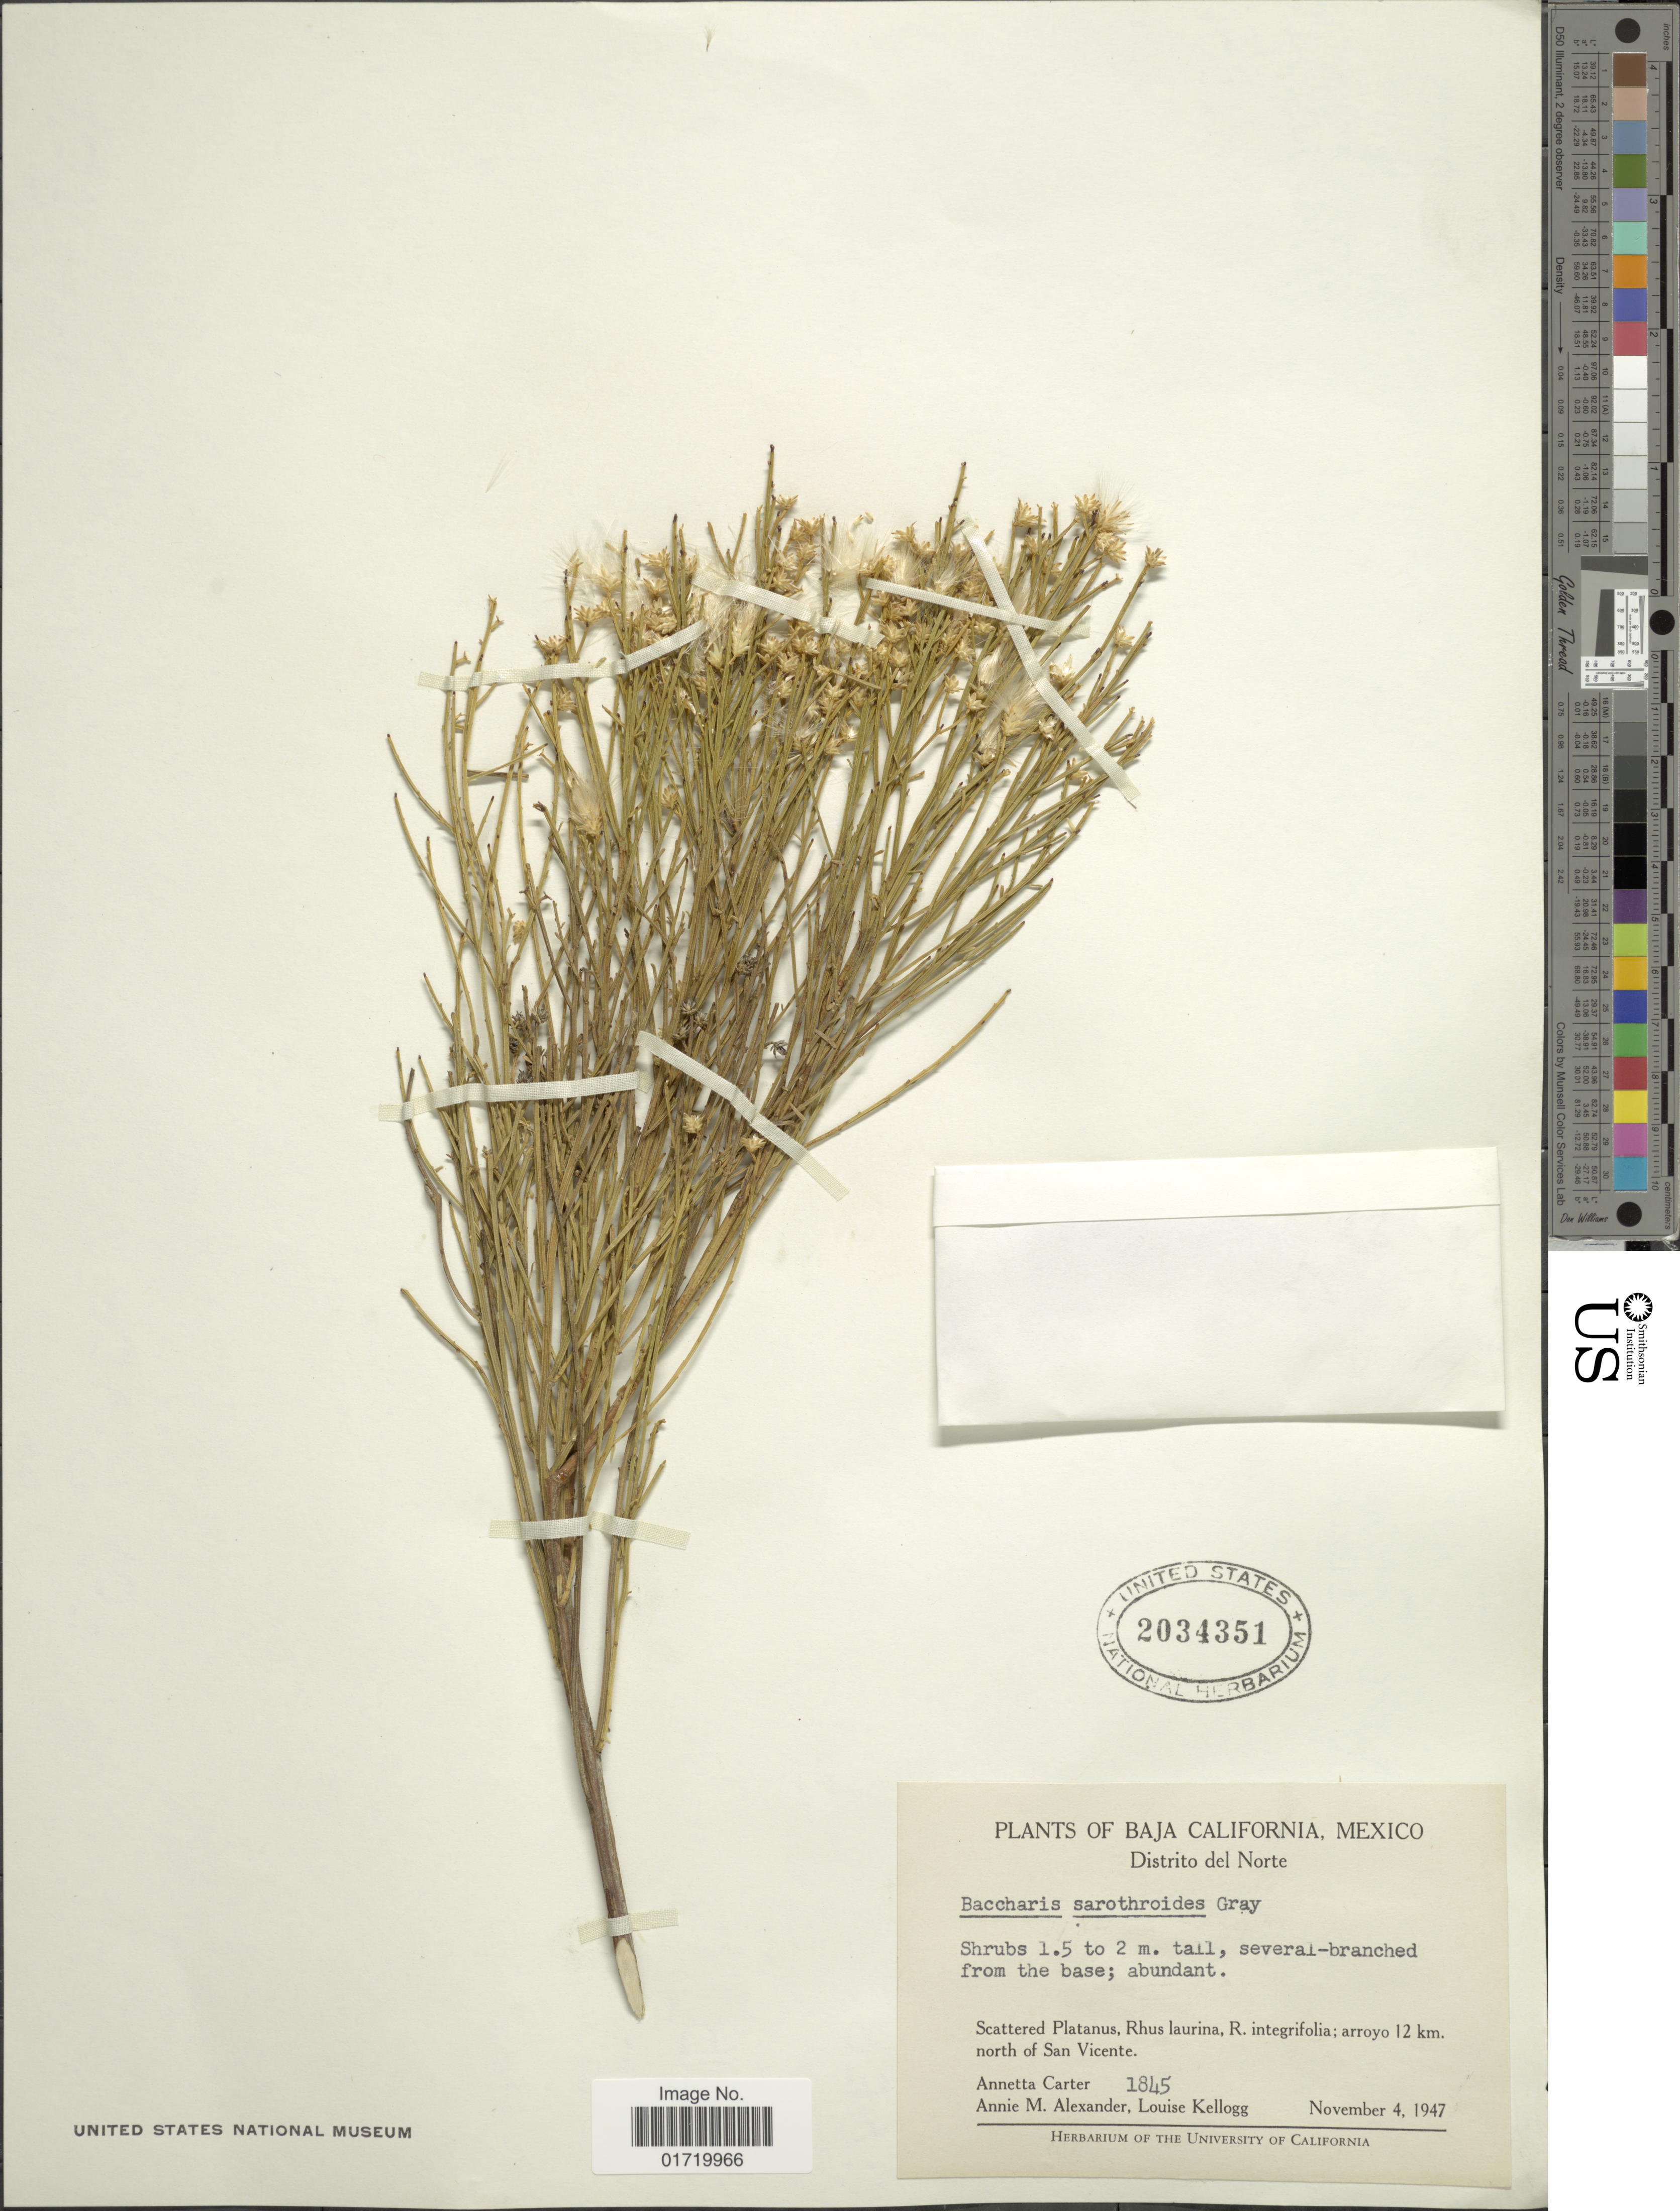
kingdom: Plantae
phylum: Tracheophyta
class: Magnoliopsida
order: Asterales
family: Asteraceae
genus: Baccharis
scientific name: Baccharis sarothroides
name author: A. Gray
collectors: A. M. Carter, A. M. Alexander & L. Kellogg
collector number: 1845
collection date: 1947-11-04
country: Mexico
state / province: Baja California Norte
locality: Distrito del Norte, arroyo 12 km north of San Vicente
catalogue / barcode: US 2034351